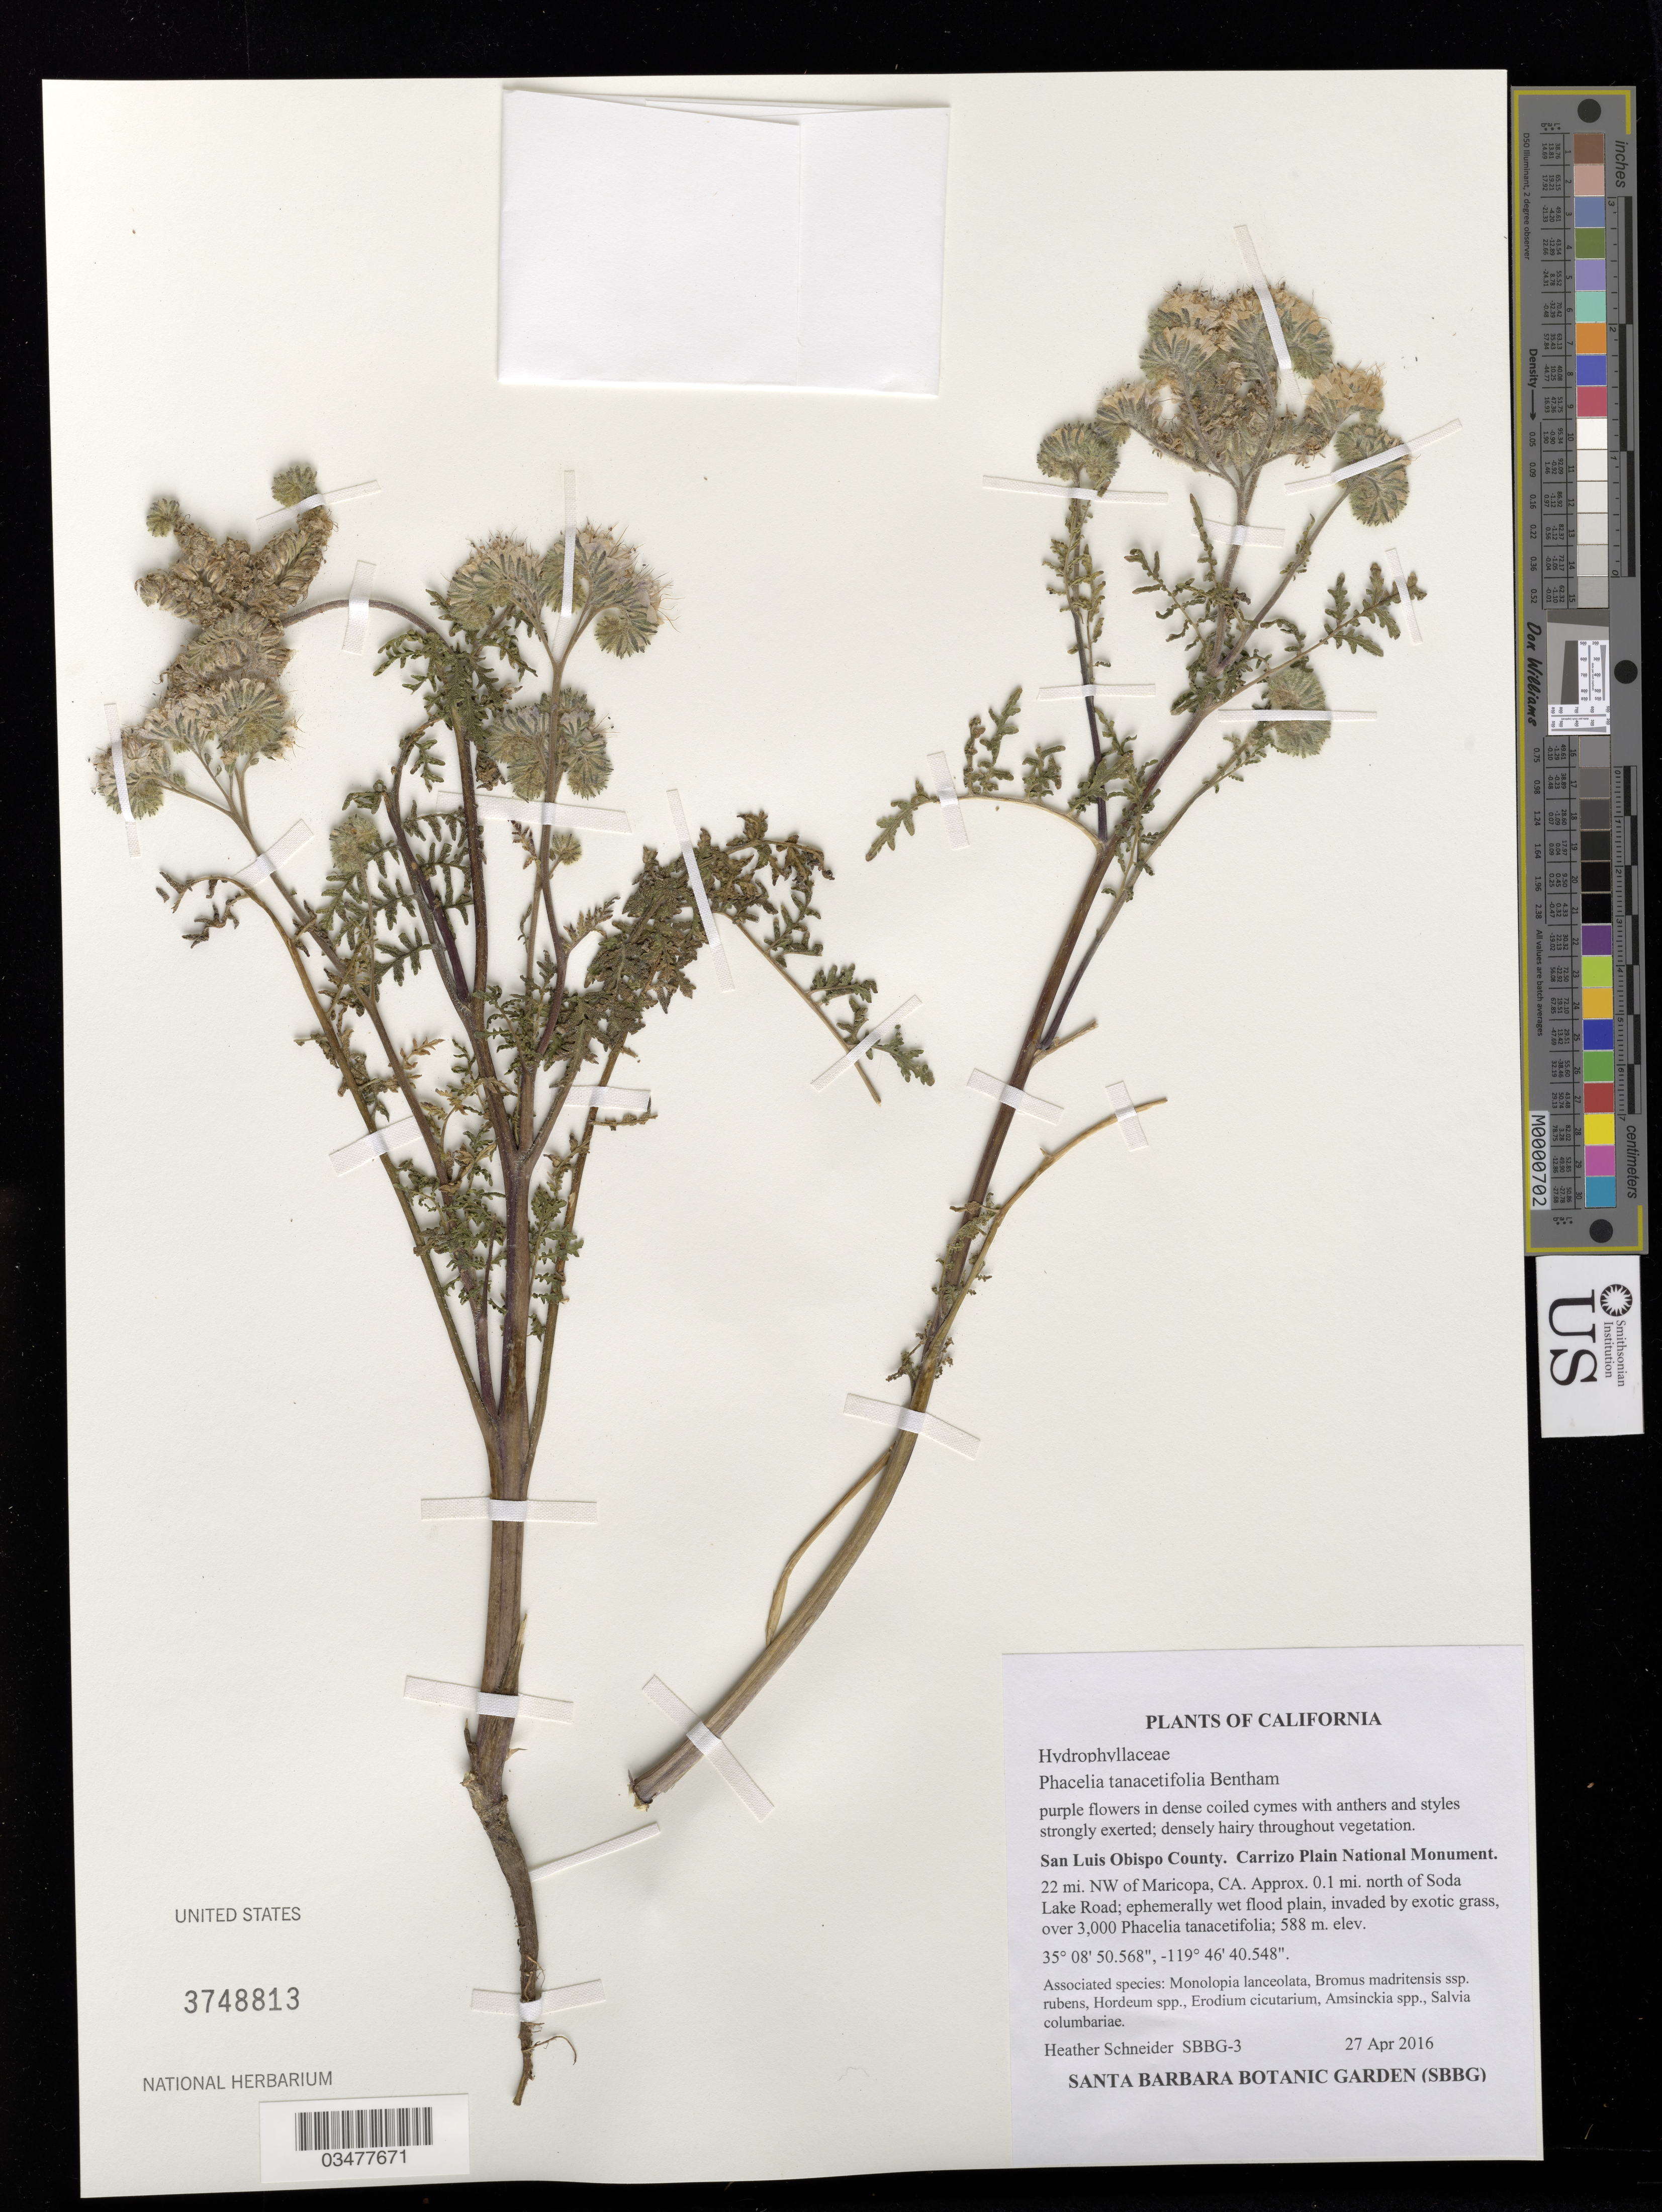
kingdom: Plantae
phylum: Tracheophyta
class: Magnoliopsida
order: Boraginales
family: Hydrophyllaceae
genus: Phacelia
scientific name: Phacelia tanacetifolia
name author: Benth.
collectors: H. Schneider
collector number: SBBG-3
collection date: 2016-04-27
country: United States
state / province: California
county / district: San Luis Obispo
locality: Carrizo Plain National Monument, 22 mi. NW of Maricopa.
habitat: Ephemeral flood plain, invaded by exotic grasses. With Hordeum sp., Amisinckia sp., Salvia columbariae, etc.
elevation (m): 588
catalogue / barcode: US 3748813